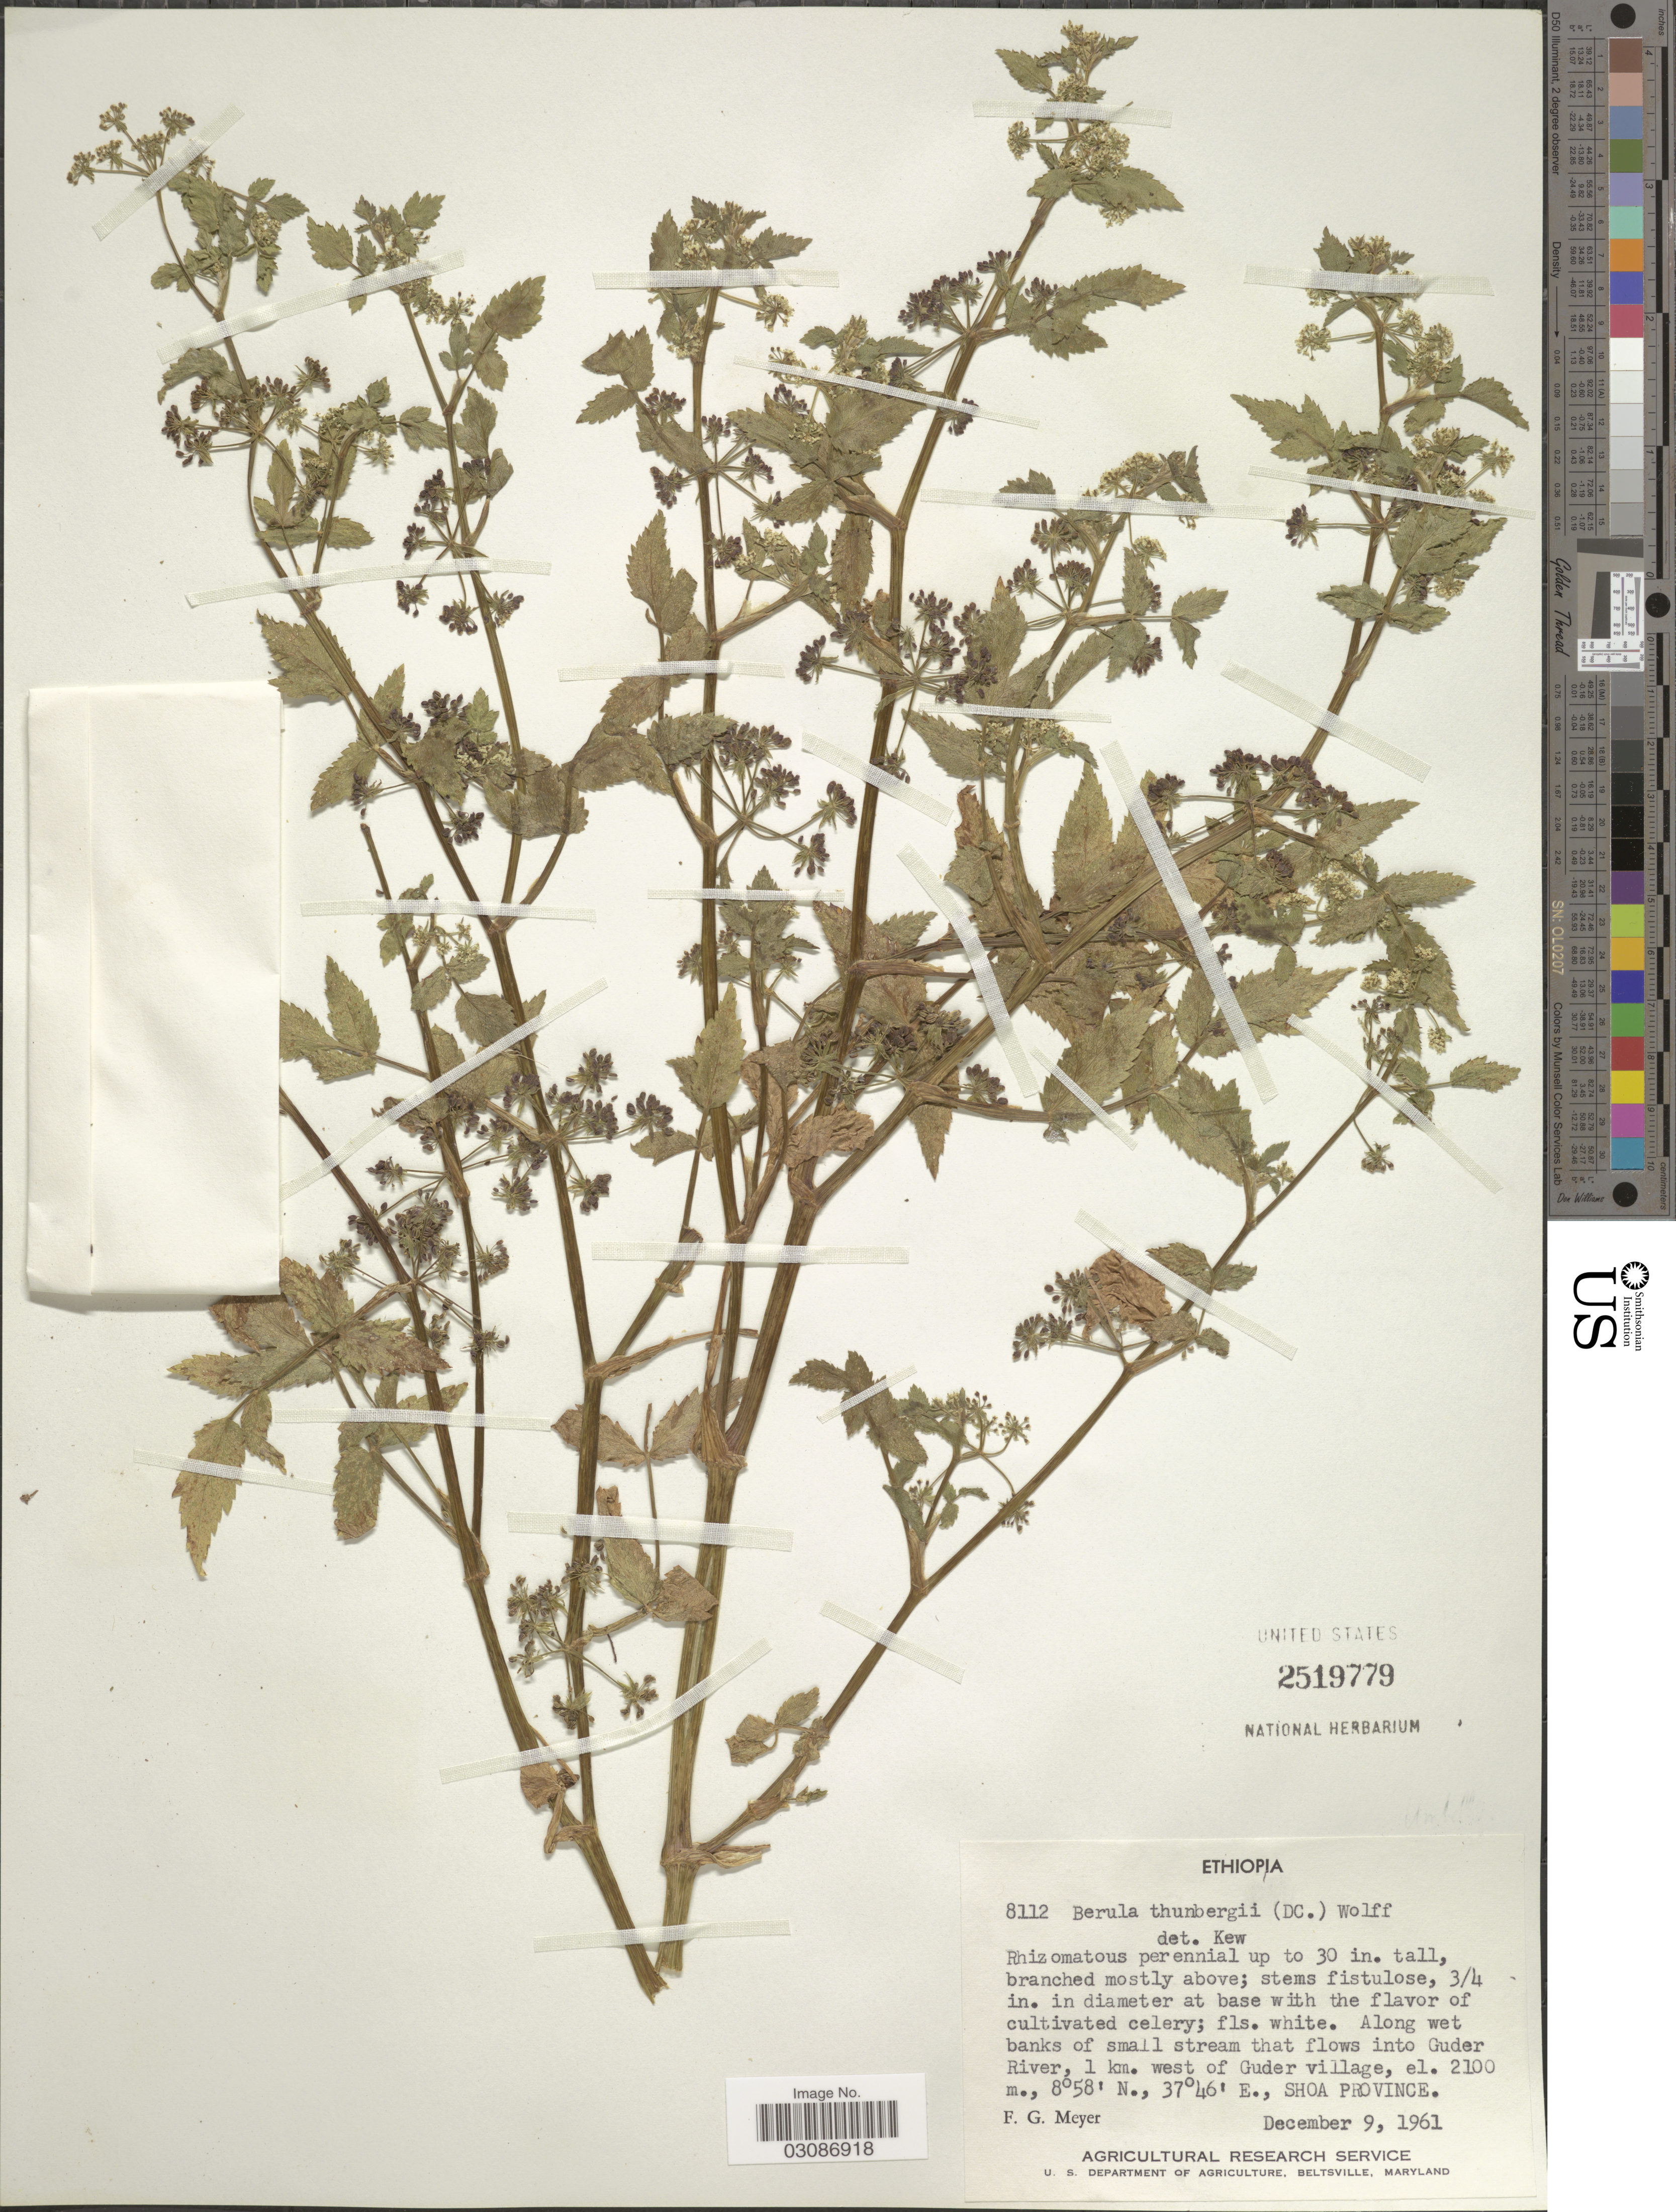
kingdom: Plantae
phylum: Tracheophyta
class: Magnoliopsida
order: Apiales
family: Apiaceae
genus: Berula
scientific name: Berula thunbergii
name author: (DC.) H. Wolff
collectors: F. G. Meyer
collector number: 8112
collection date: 1961-12-09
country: Ethiopia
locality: Along wet banks of small stream that flows into Guder river, 1 km. west of Guder village. Shoa Province.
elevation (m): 2100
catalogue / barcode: US 2519779